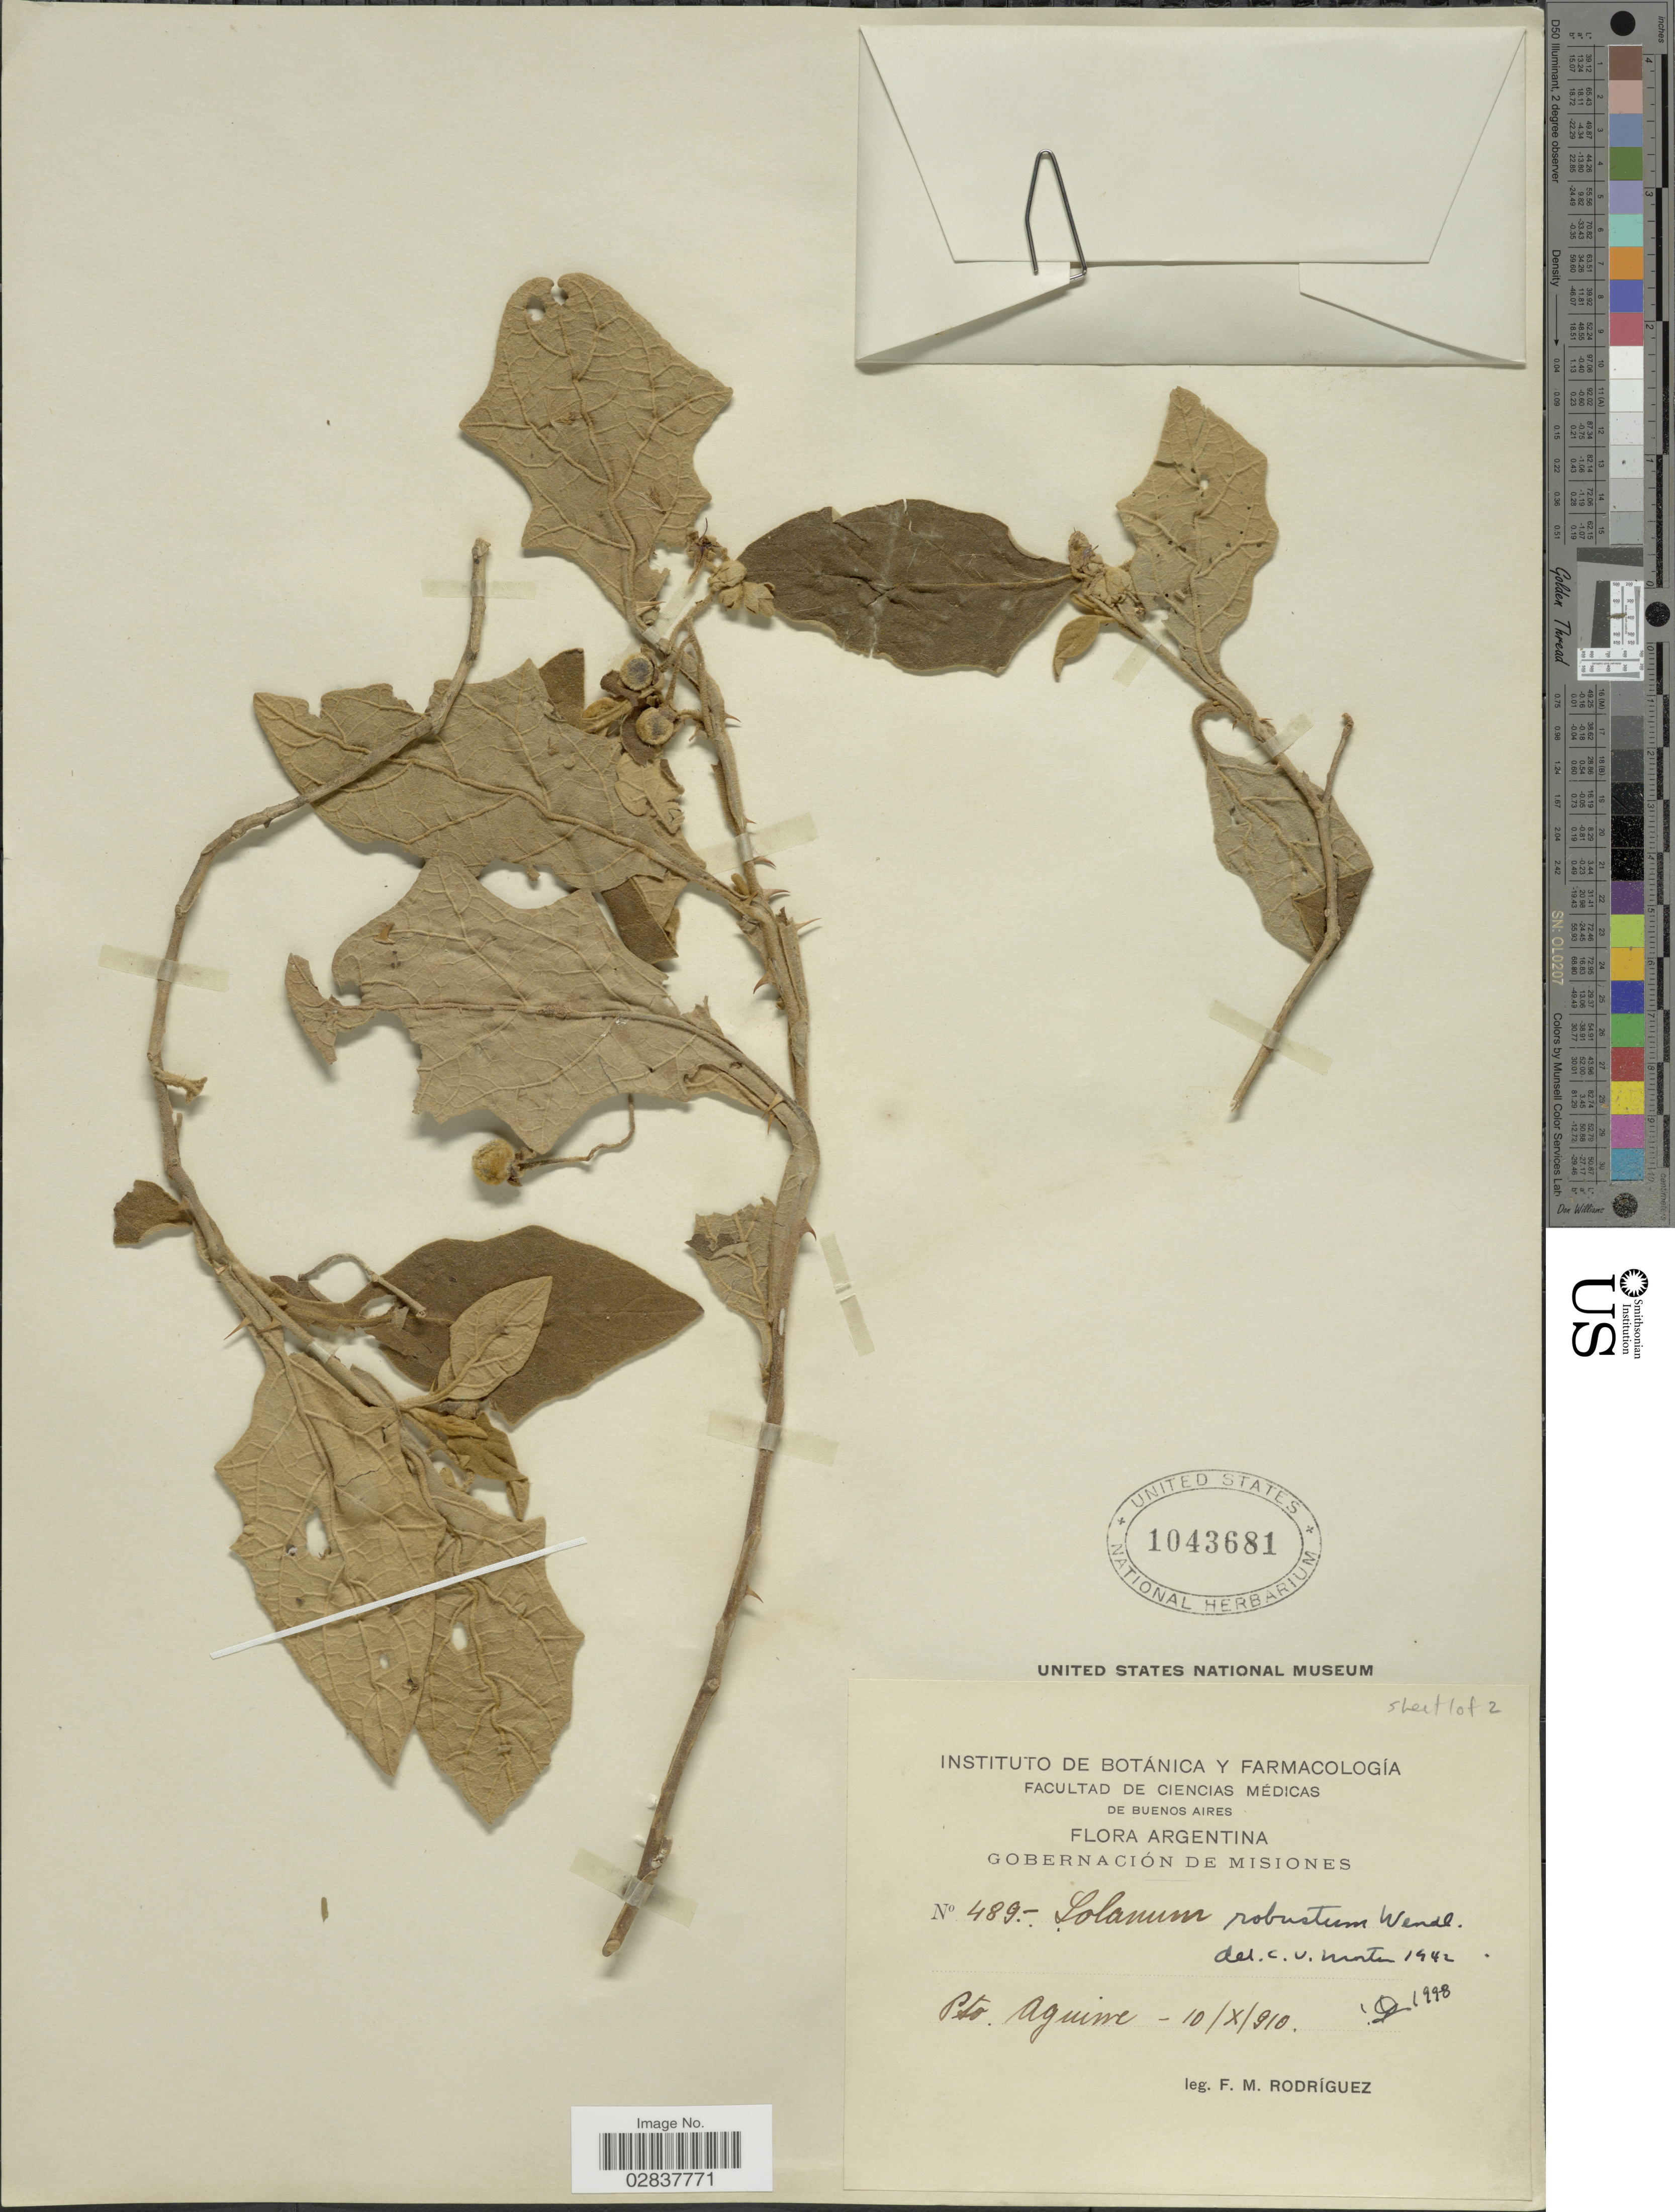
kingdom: Plantae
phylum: Tracheophyta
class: Magnoliopsida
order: Solanales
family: Solanaceae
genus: Solanum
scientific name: Solanum robustum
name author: H. Wendl.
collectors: F. M. Rodriguez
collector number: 489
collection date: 1910-10-10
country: Argentina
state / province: Misiones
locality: Gobernación de Misiones. Pto Aguirre.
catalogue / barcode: US 1043681